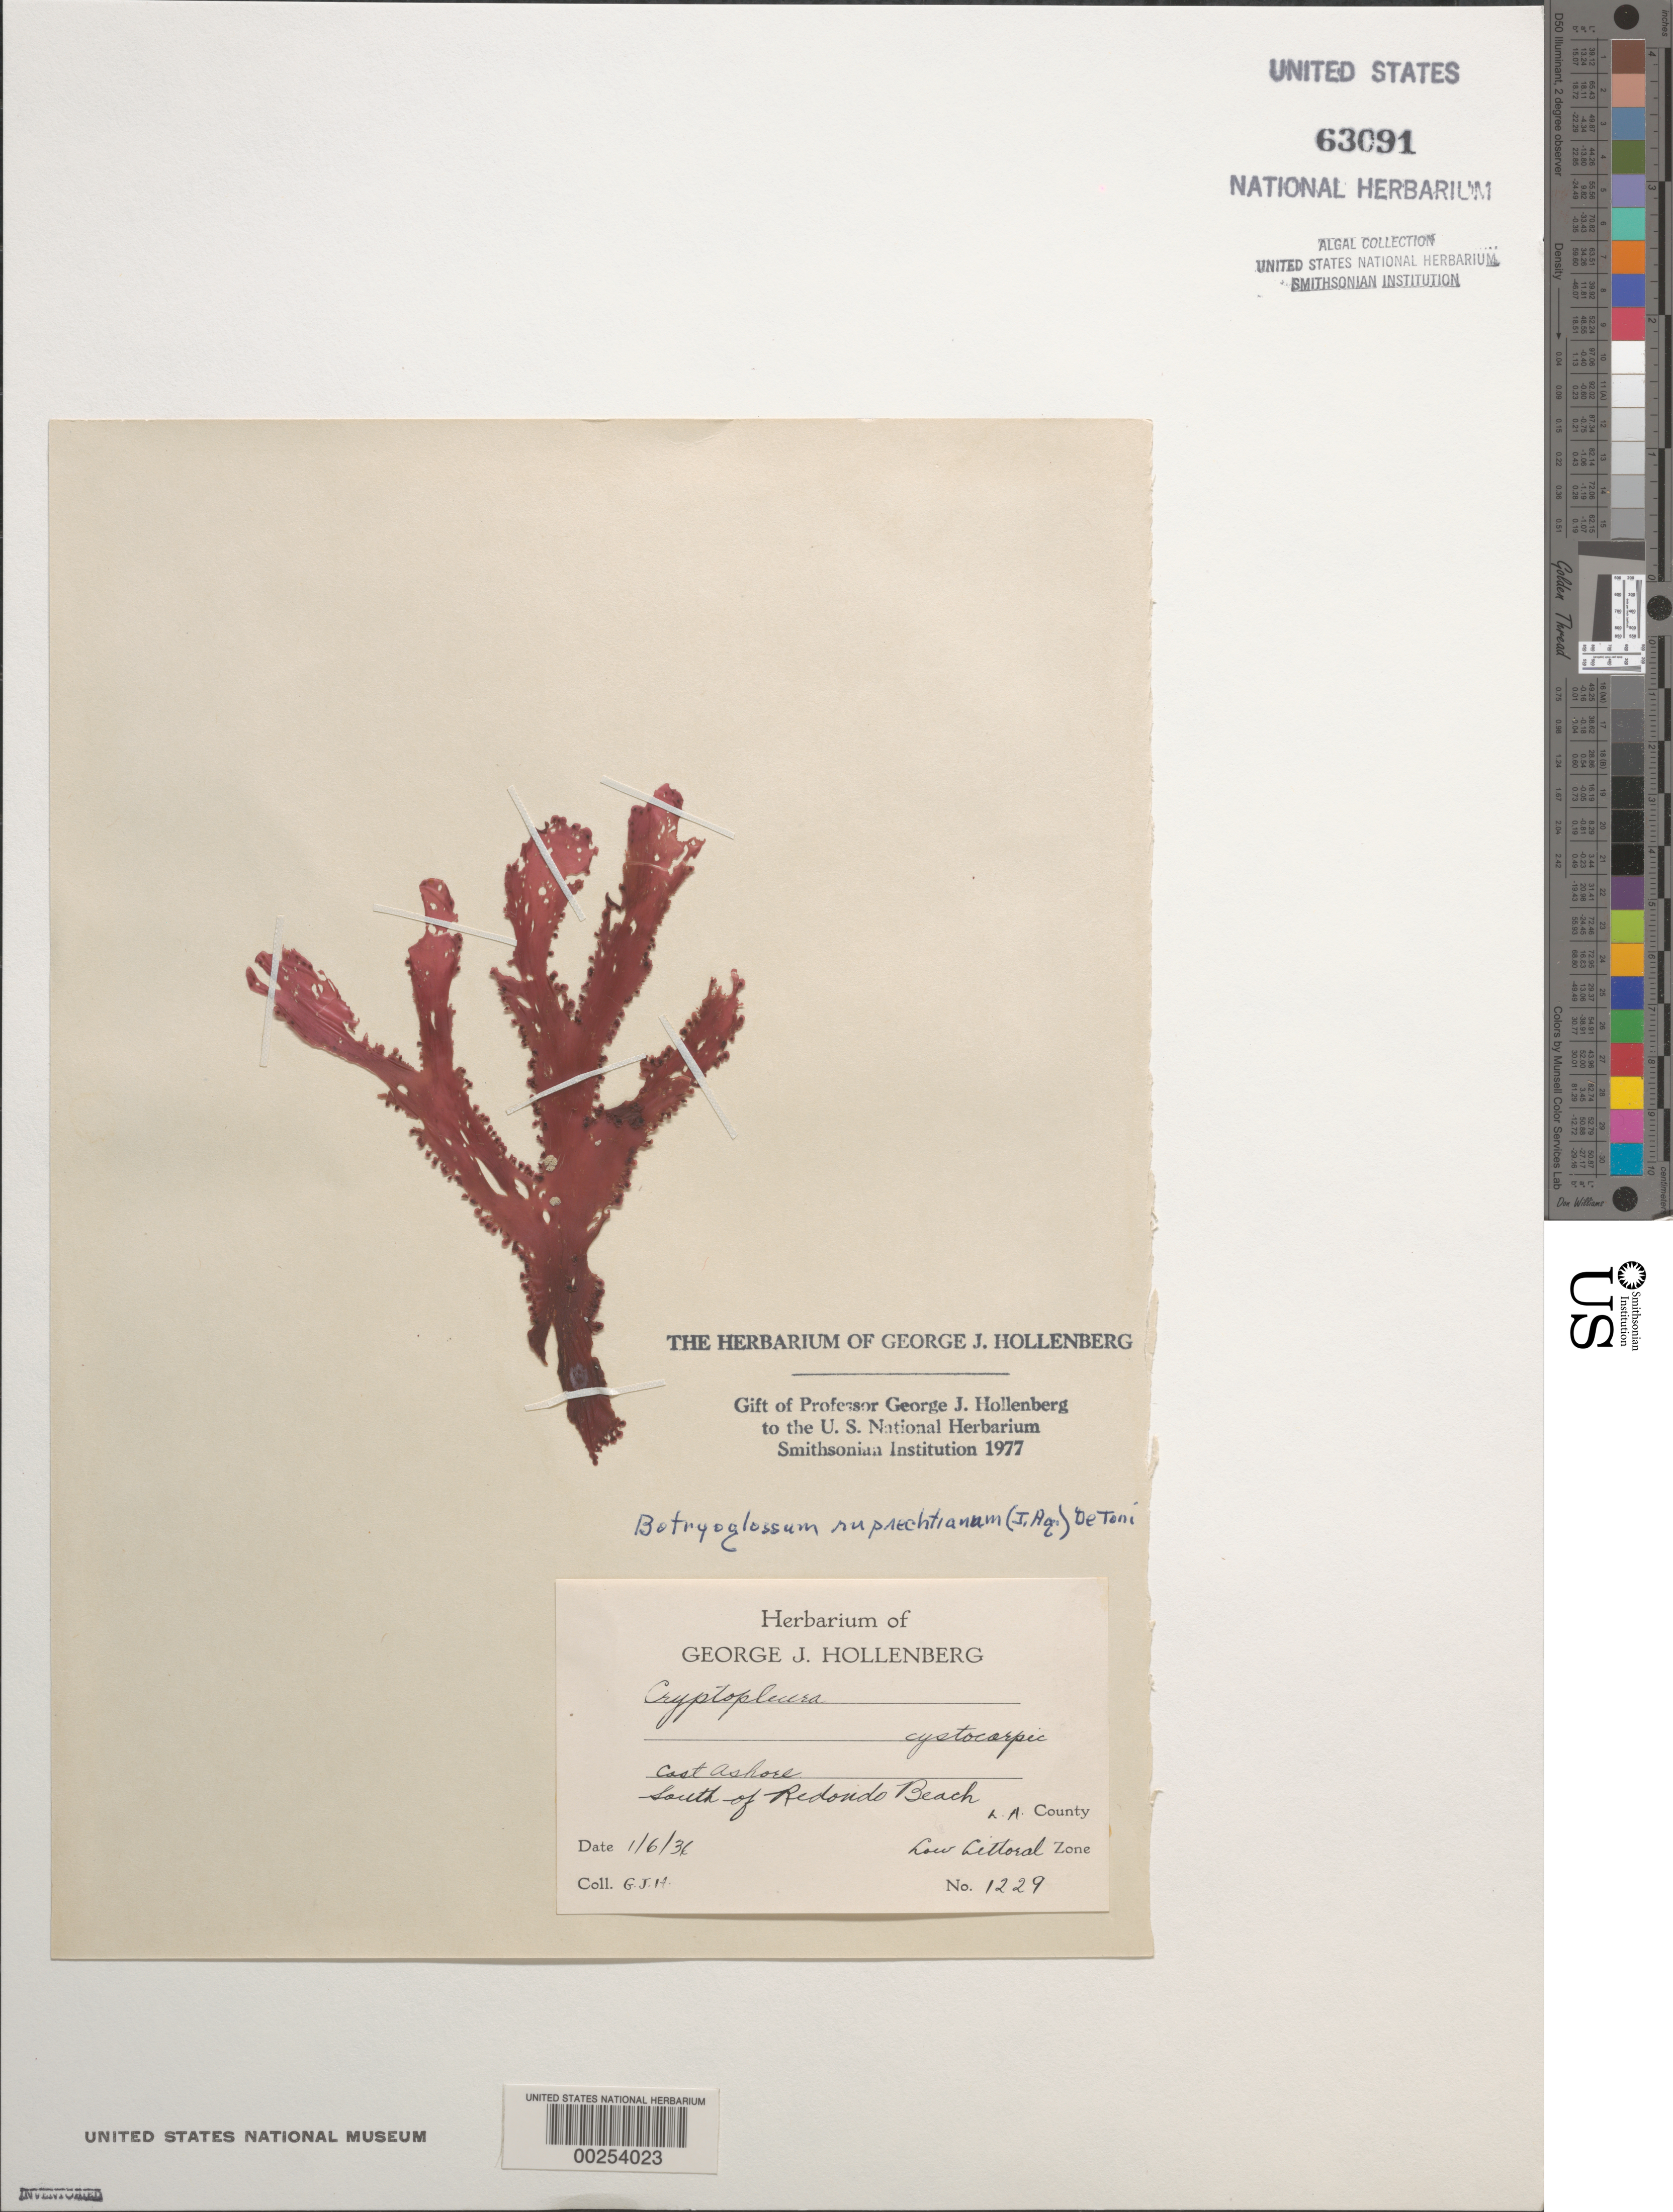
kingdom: Plantae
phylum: Rhodophyta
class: Florideophyceae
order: Ceramiales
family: Delesseriaceae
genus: Cryptopleura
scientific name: Cryptopleura ruprechtiana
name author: (J. Agardh) Kylin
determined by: Algae name updating Project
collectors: G. Hollenberg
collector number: GJH 1229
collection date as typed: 06 Jan 1936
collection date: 1936-01-06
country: United States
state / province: California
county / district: Los Angeles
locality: South of Redondo Beach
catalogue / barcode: US 63091